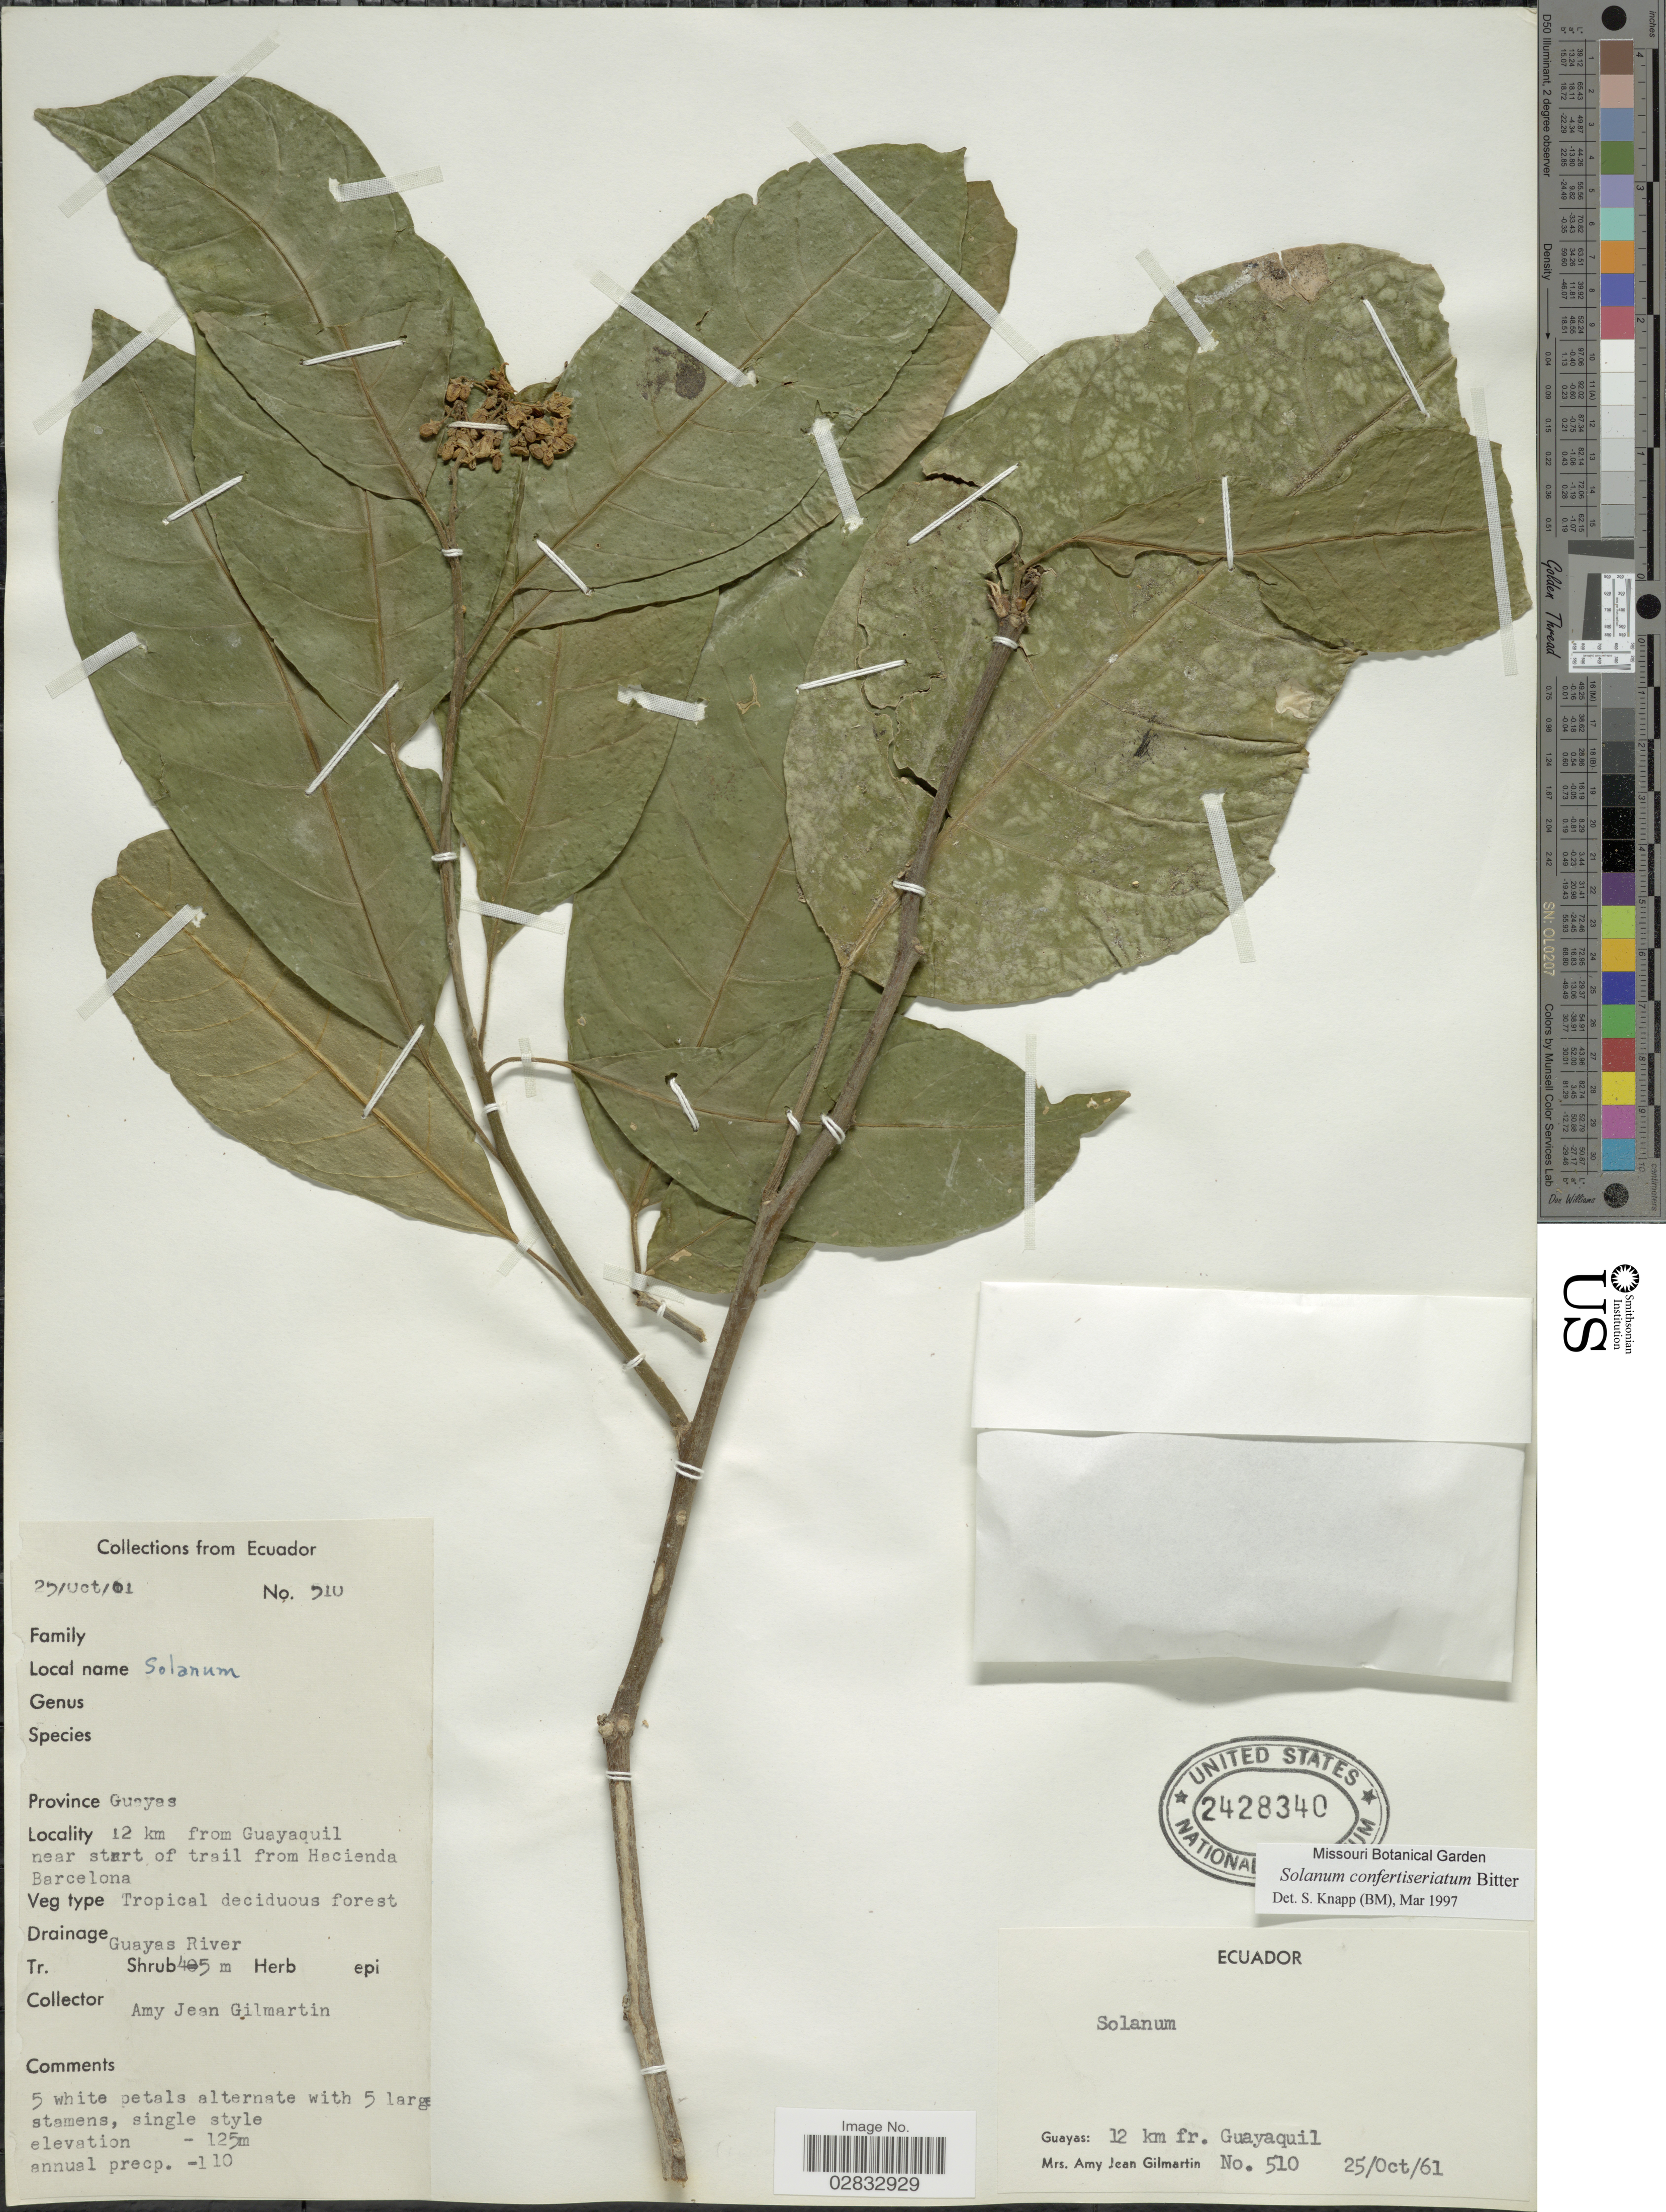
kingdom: Plantae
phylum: Tracheophyta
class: Magnoliopsida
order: Solanales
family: Solanaceae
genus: Solanum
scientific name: Solanum confertiseriatum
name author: Bitter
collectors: A. J. Gilmartin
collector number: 510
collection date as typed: Transcribed d/m/y: 25/10/61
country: Ecuador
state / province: Guayas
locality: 12 km from Guayaquil near start of trail from Hacienda Barcelona. Guayas River.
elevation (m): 125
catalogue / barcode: US 2428340